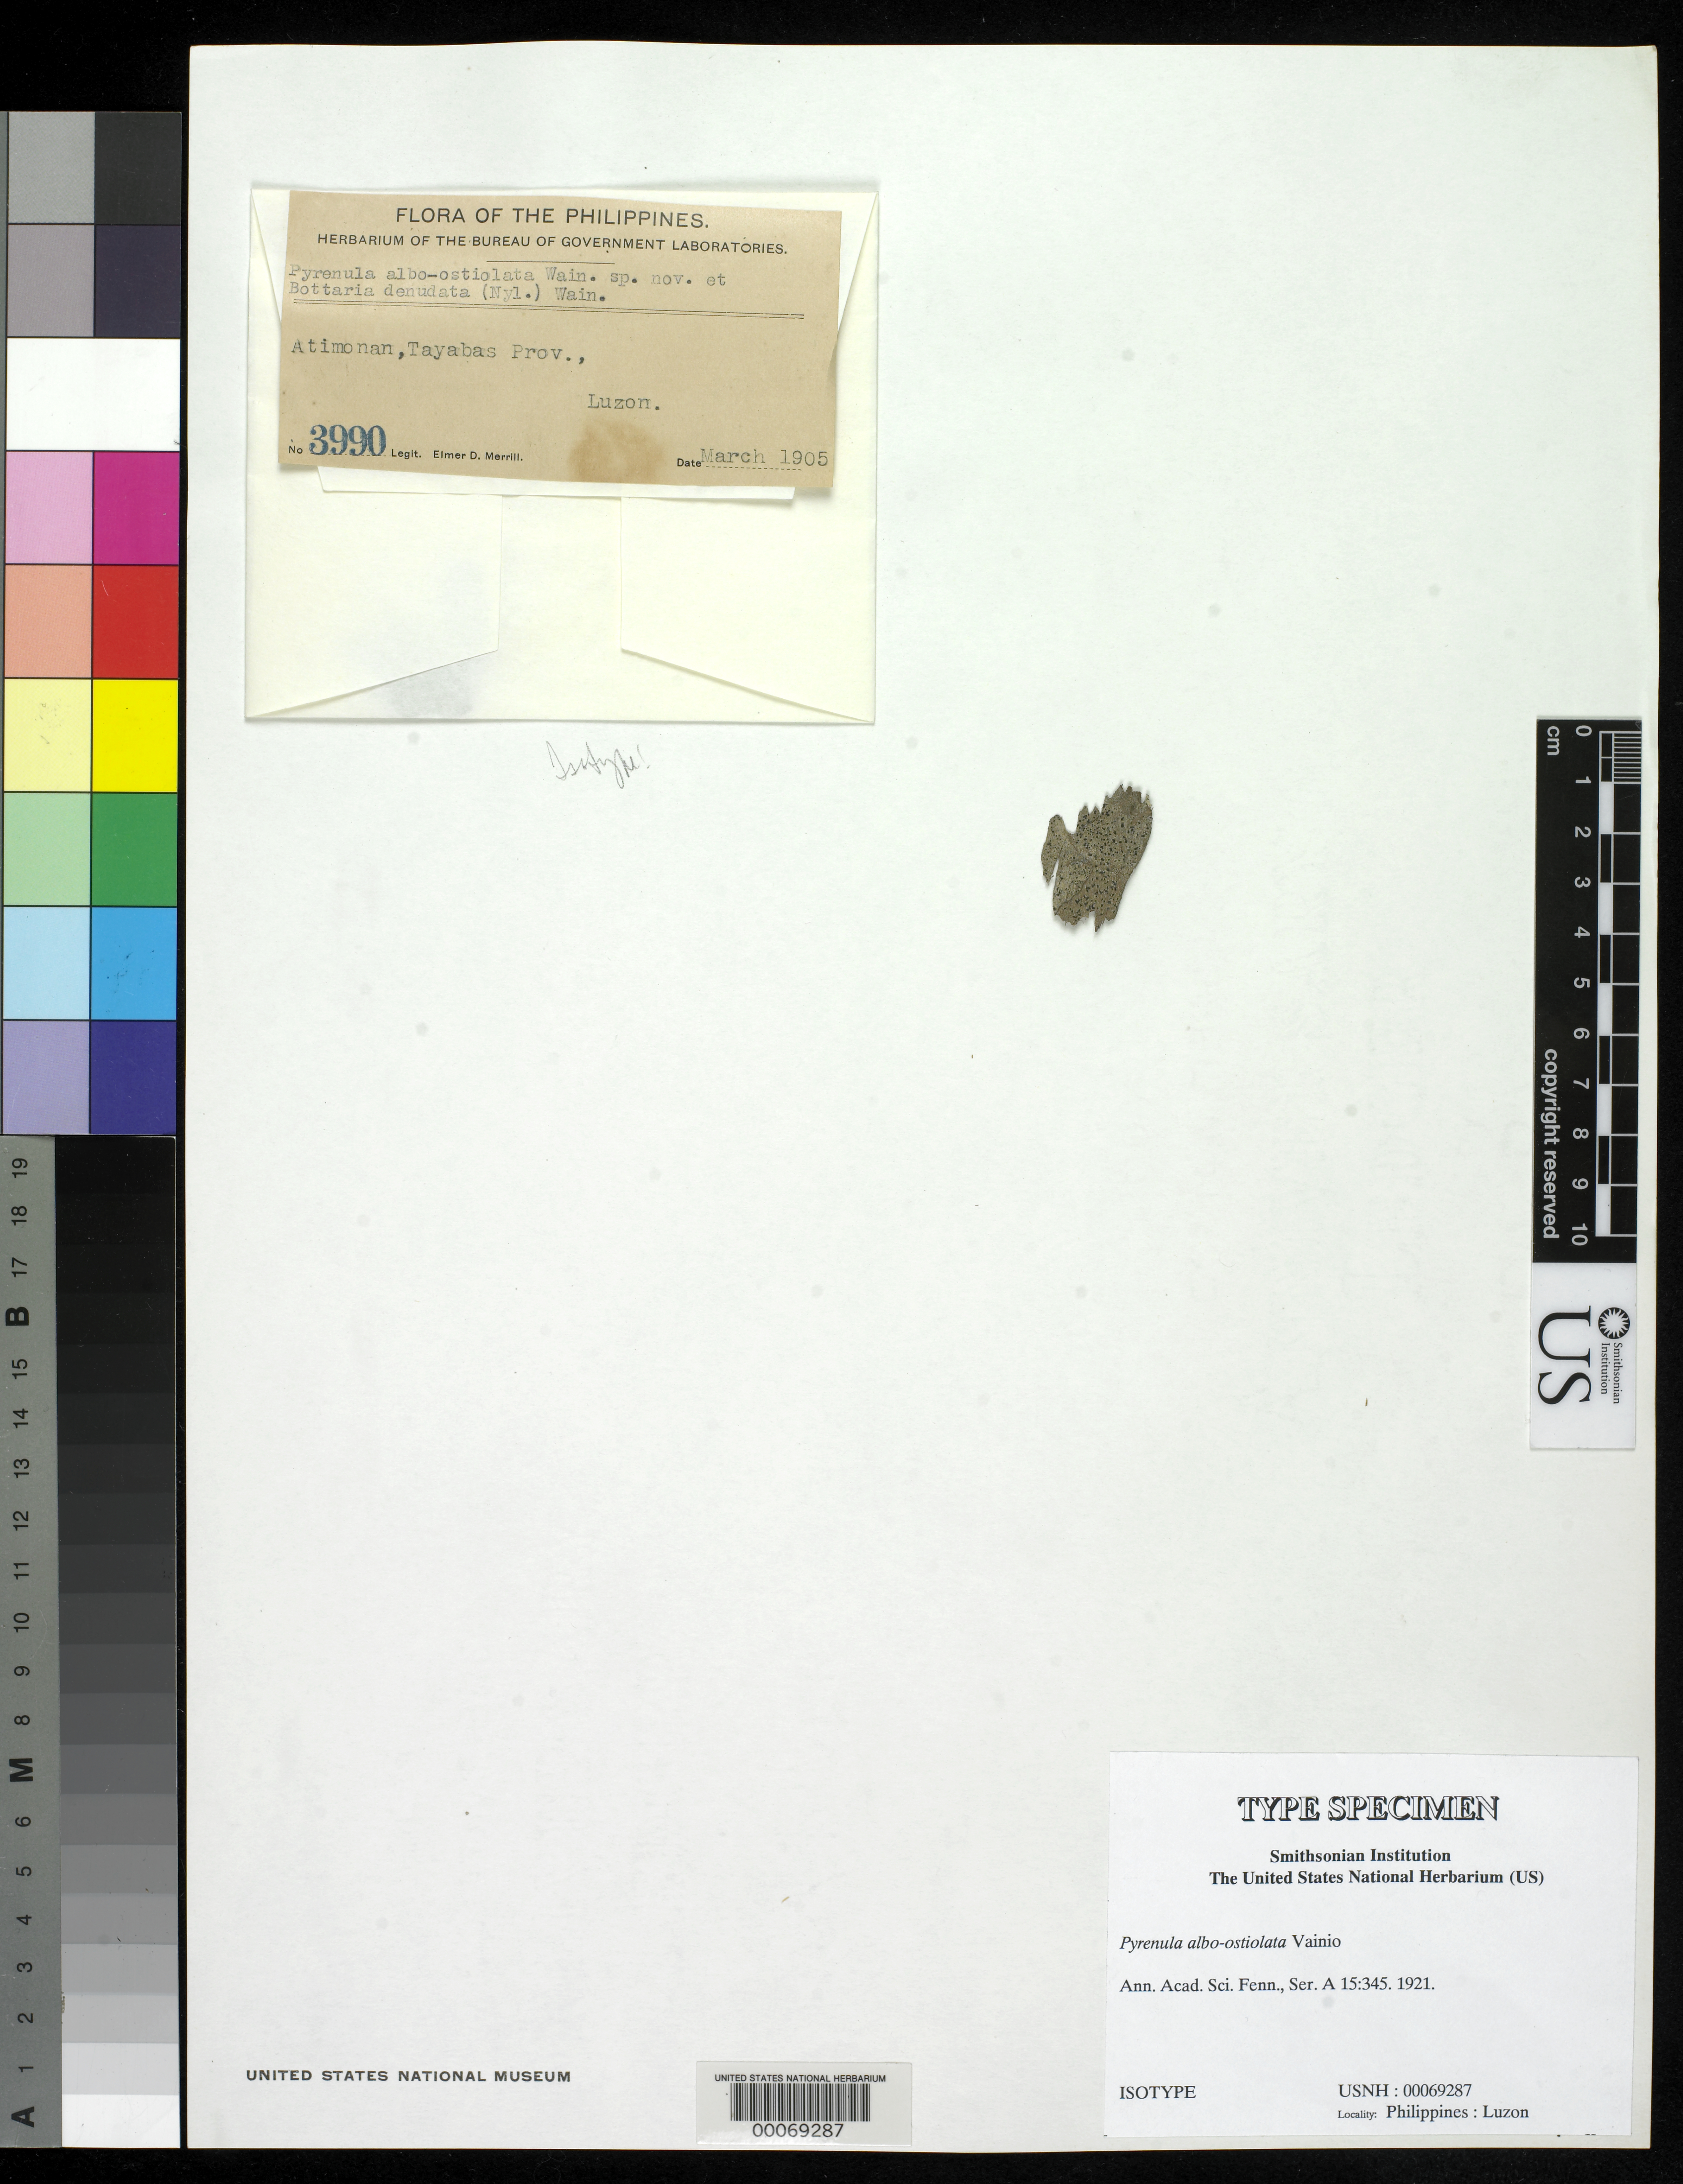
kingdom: Fungi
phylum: Ascomycota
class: Eurotiomycetes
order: Pyrenulales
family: Pyrenulaceae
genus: Pyrenula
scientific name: Pyrenula albo-ostiolata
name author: Vain.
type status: Isotype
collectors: E. D. Merrill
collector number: Bur. Sci. 3990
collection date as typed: Mar 1905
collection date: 1905-03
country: Philippines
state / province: Calabarzon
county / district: Quezon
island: Luzon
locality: Atimonan, Tayabas.